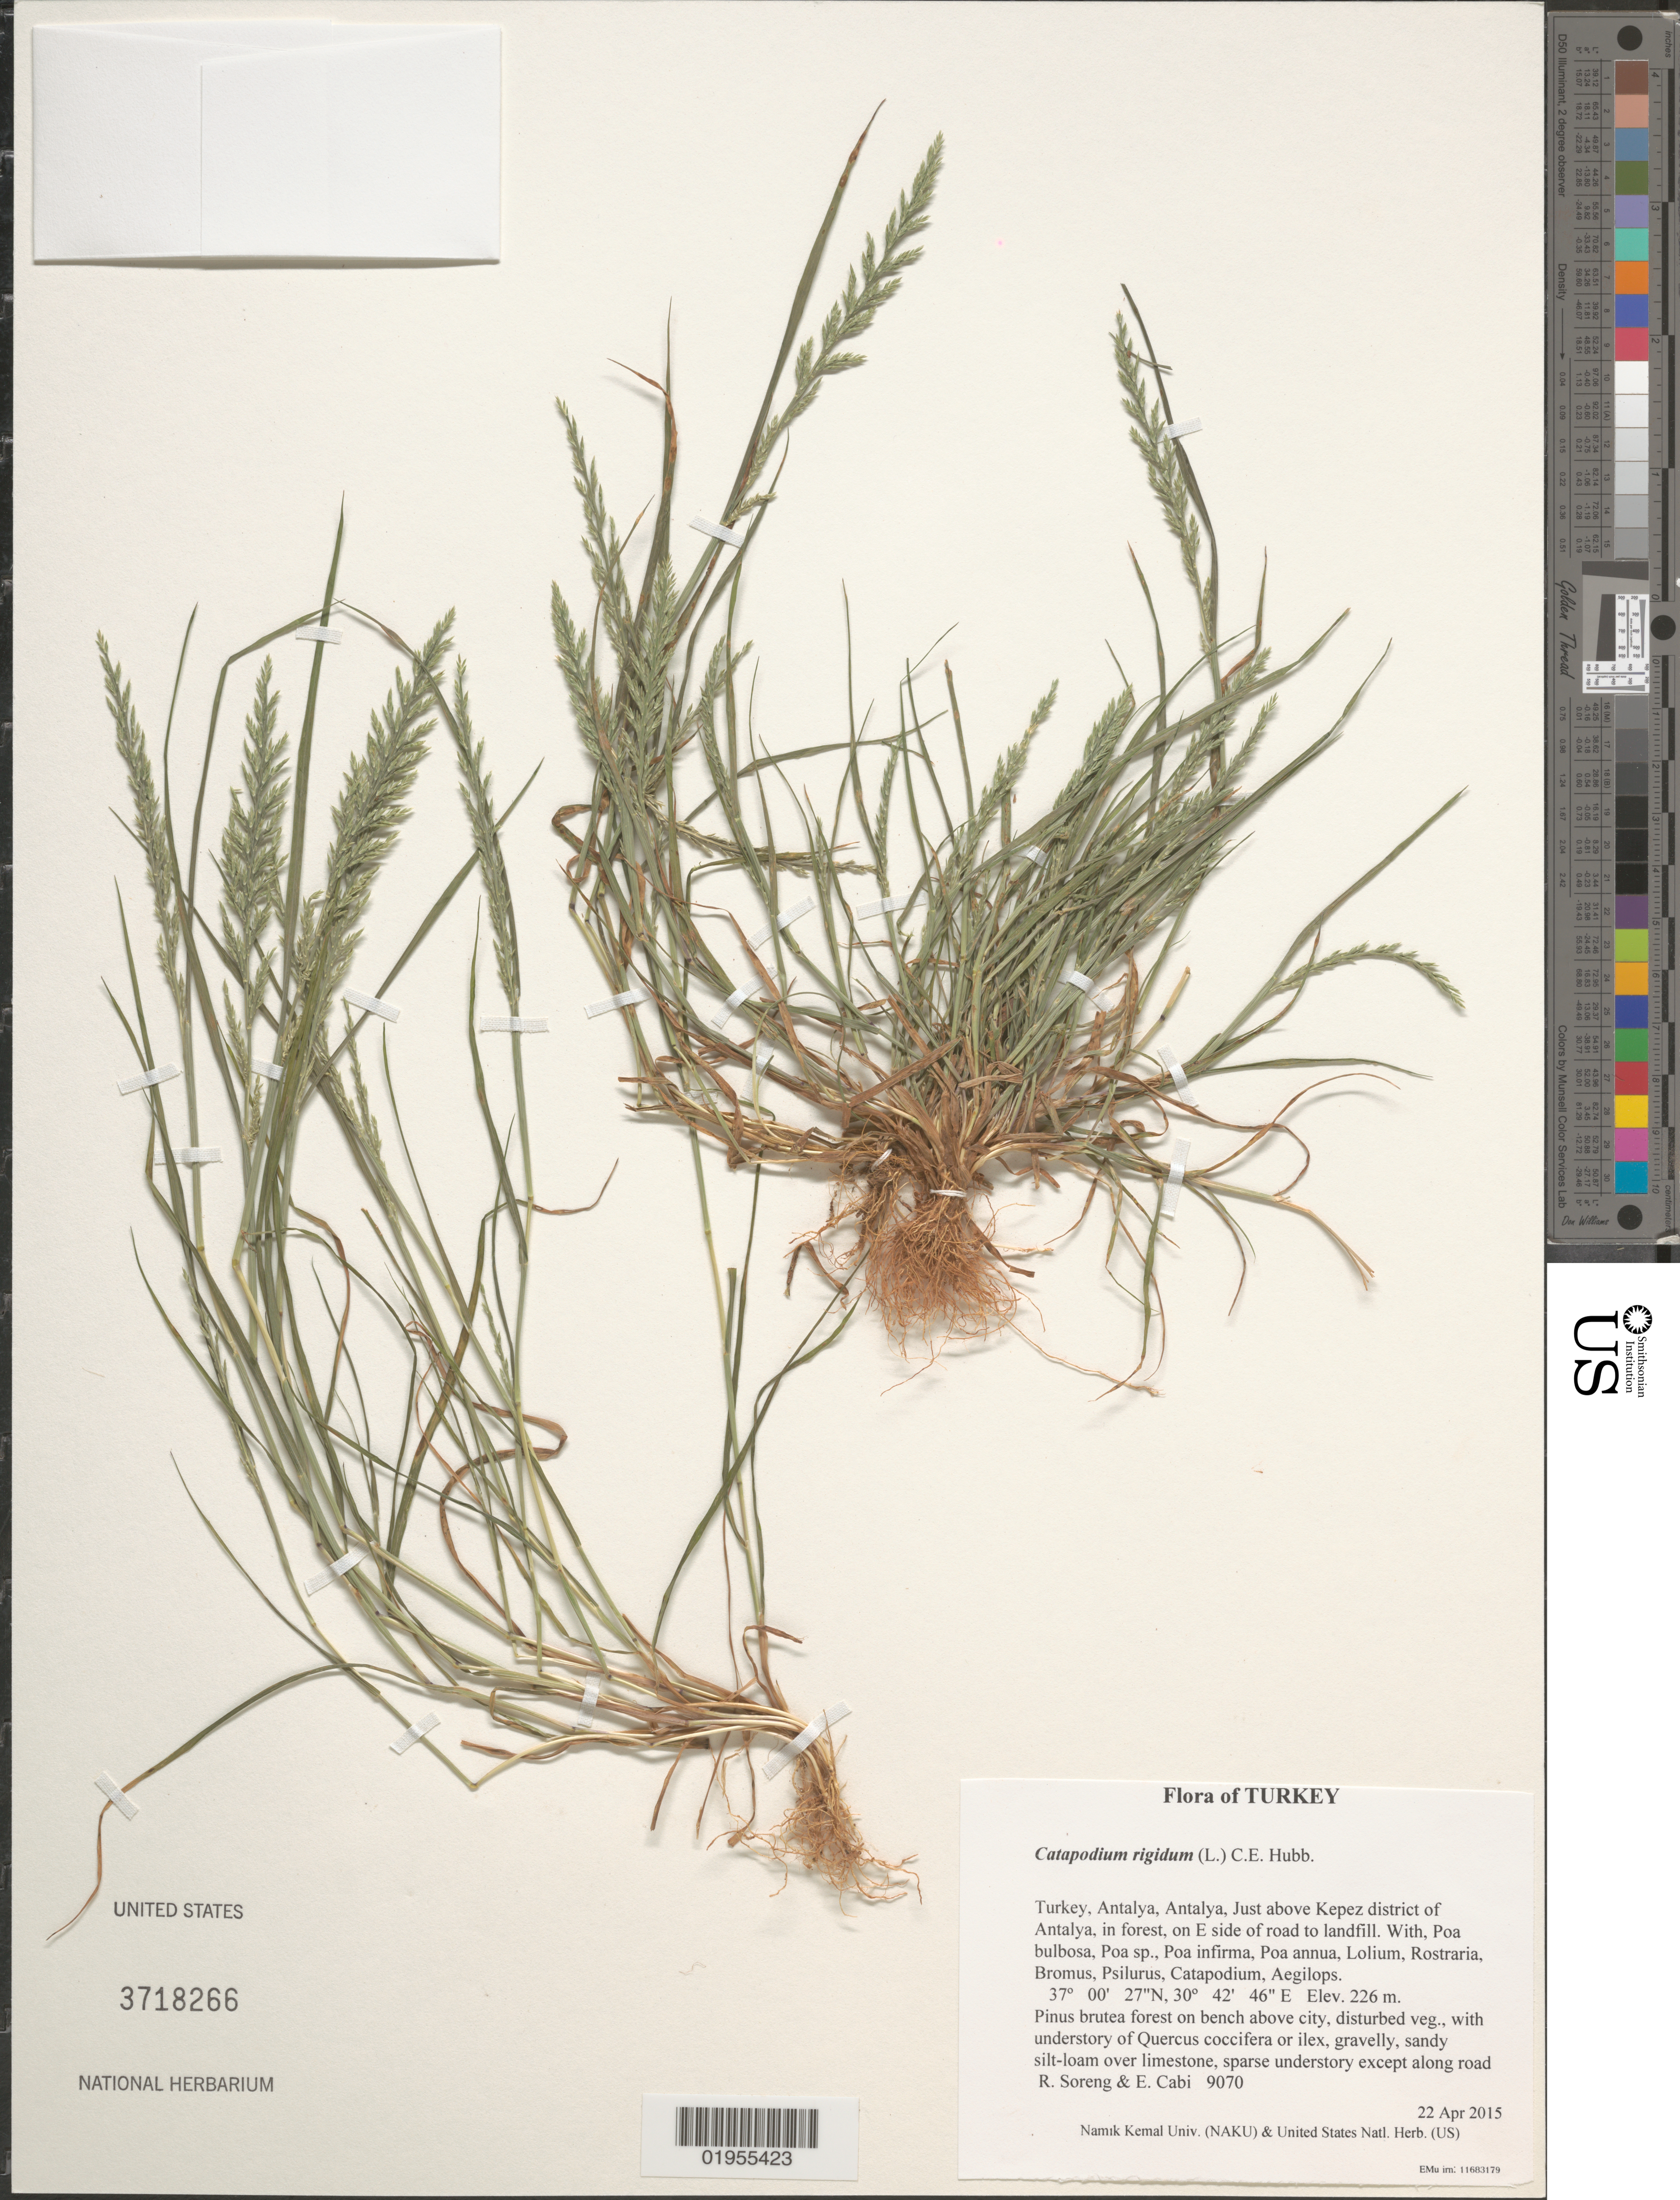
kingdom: Plantae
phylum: Tracheophyta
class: Liliopsida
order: Poales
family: Poaceae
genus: Catapodium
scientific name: Catapodium rigidum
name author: (L.) C.E. Hubb.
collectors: R. J. Soreng & E. Cabi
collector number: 9070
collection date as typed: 2015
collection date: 2015-04-22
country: Turkey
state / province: Antalya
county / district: Antalya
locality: Just above Kepez district of Antalya, in forest, on E side of road to landfill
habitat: Pinus brutea forest on bench above city, disturbed veg., with understory of Quercus coccifera or ilex, gravelly, sandy silt-loam over limestone, sparse understory except along road sides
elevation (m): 226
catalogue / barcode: US 3718266